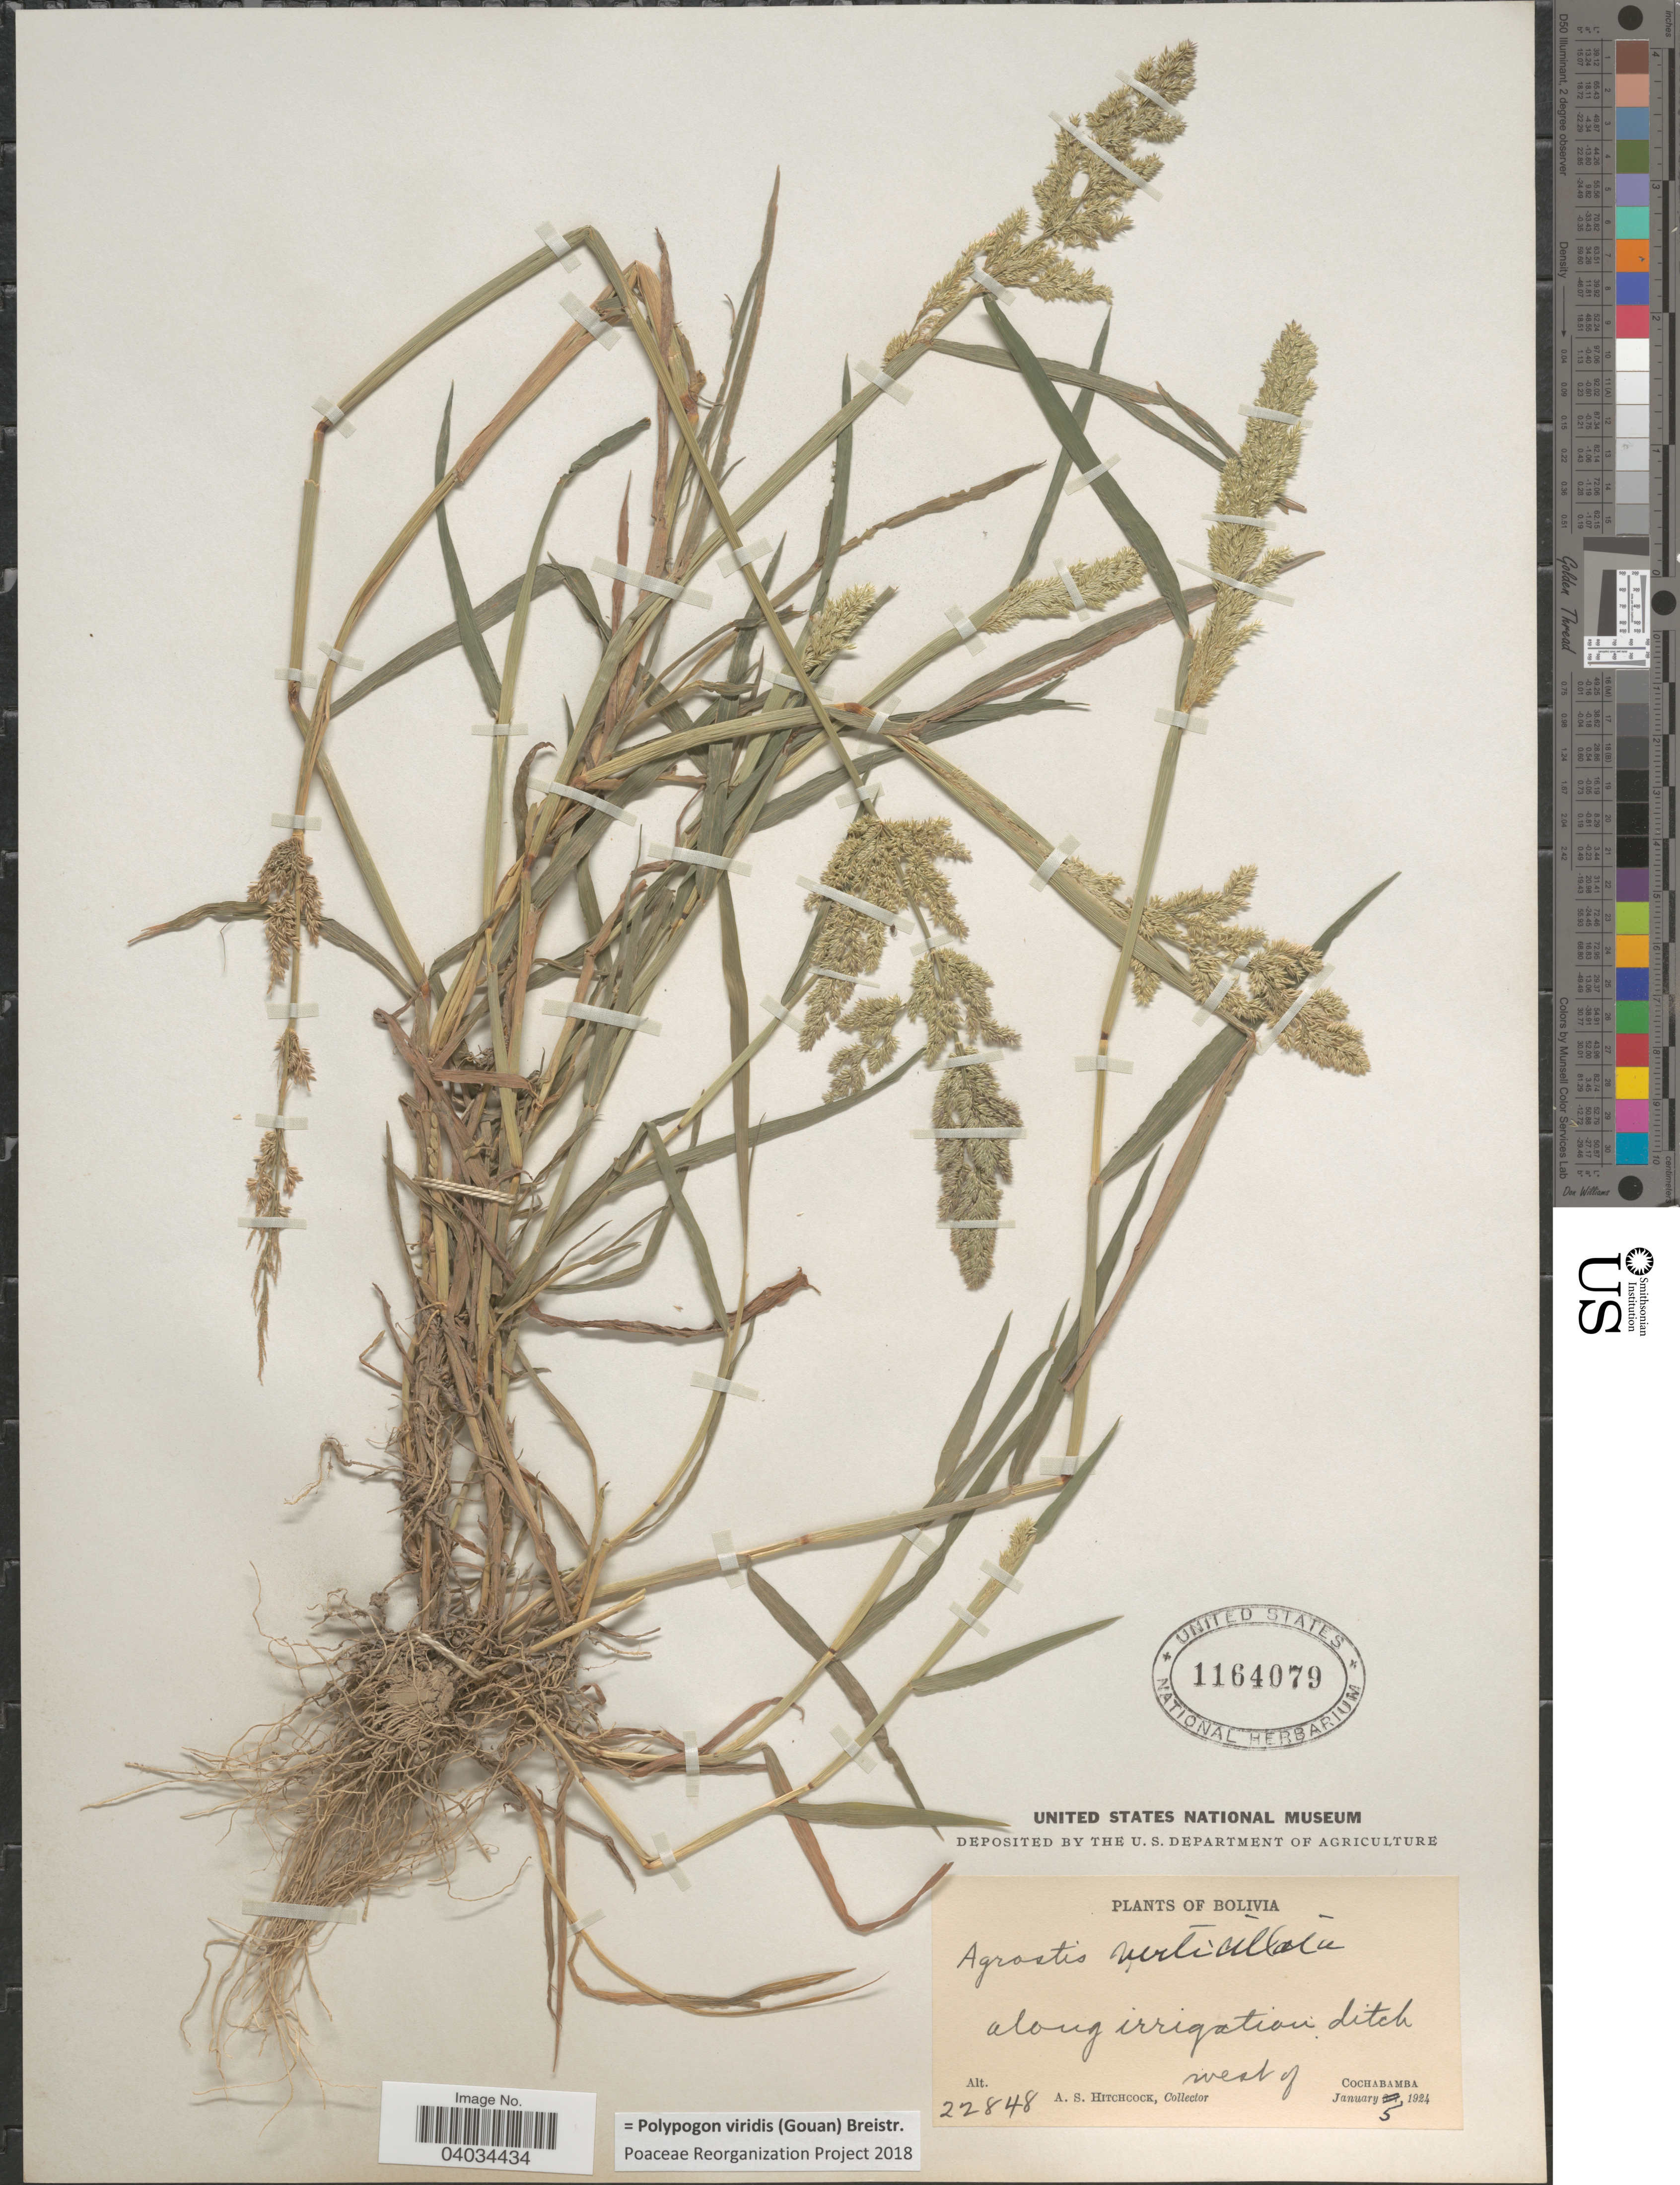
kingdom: Plantae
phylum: Tracheophyta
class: Liliopsida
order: Poales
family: Poaceae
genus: Polypogon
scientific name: Polypogon viridis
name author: (Gouan) Breistroffer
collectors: A. S. Hitchcock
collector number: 22848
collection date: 1924-01-05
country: Bolivia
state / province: Cochabamba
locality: Along irrigation ditch west of Cochabamba.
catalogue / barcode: US 1164079